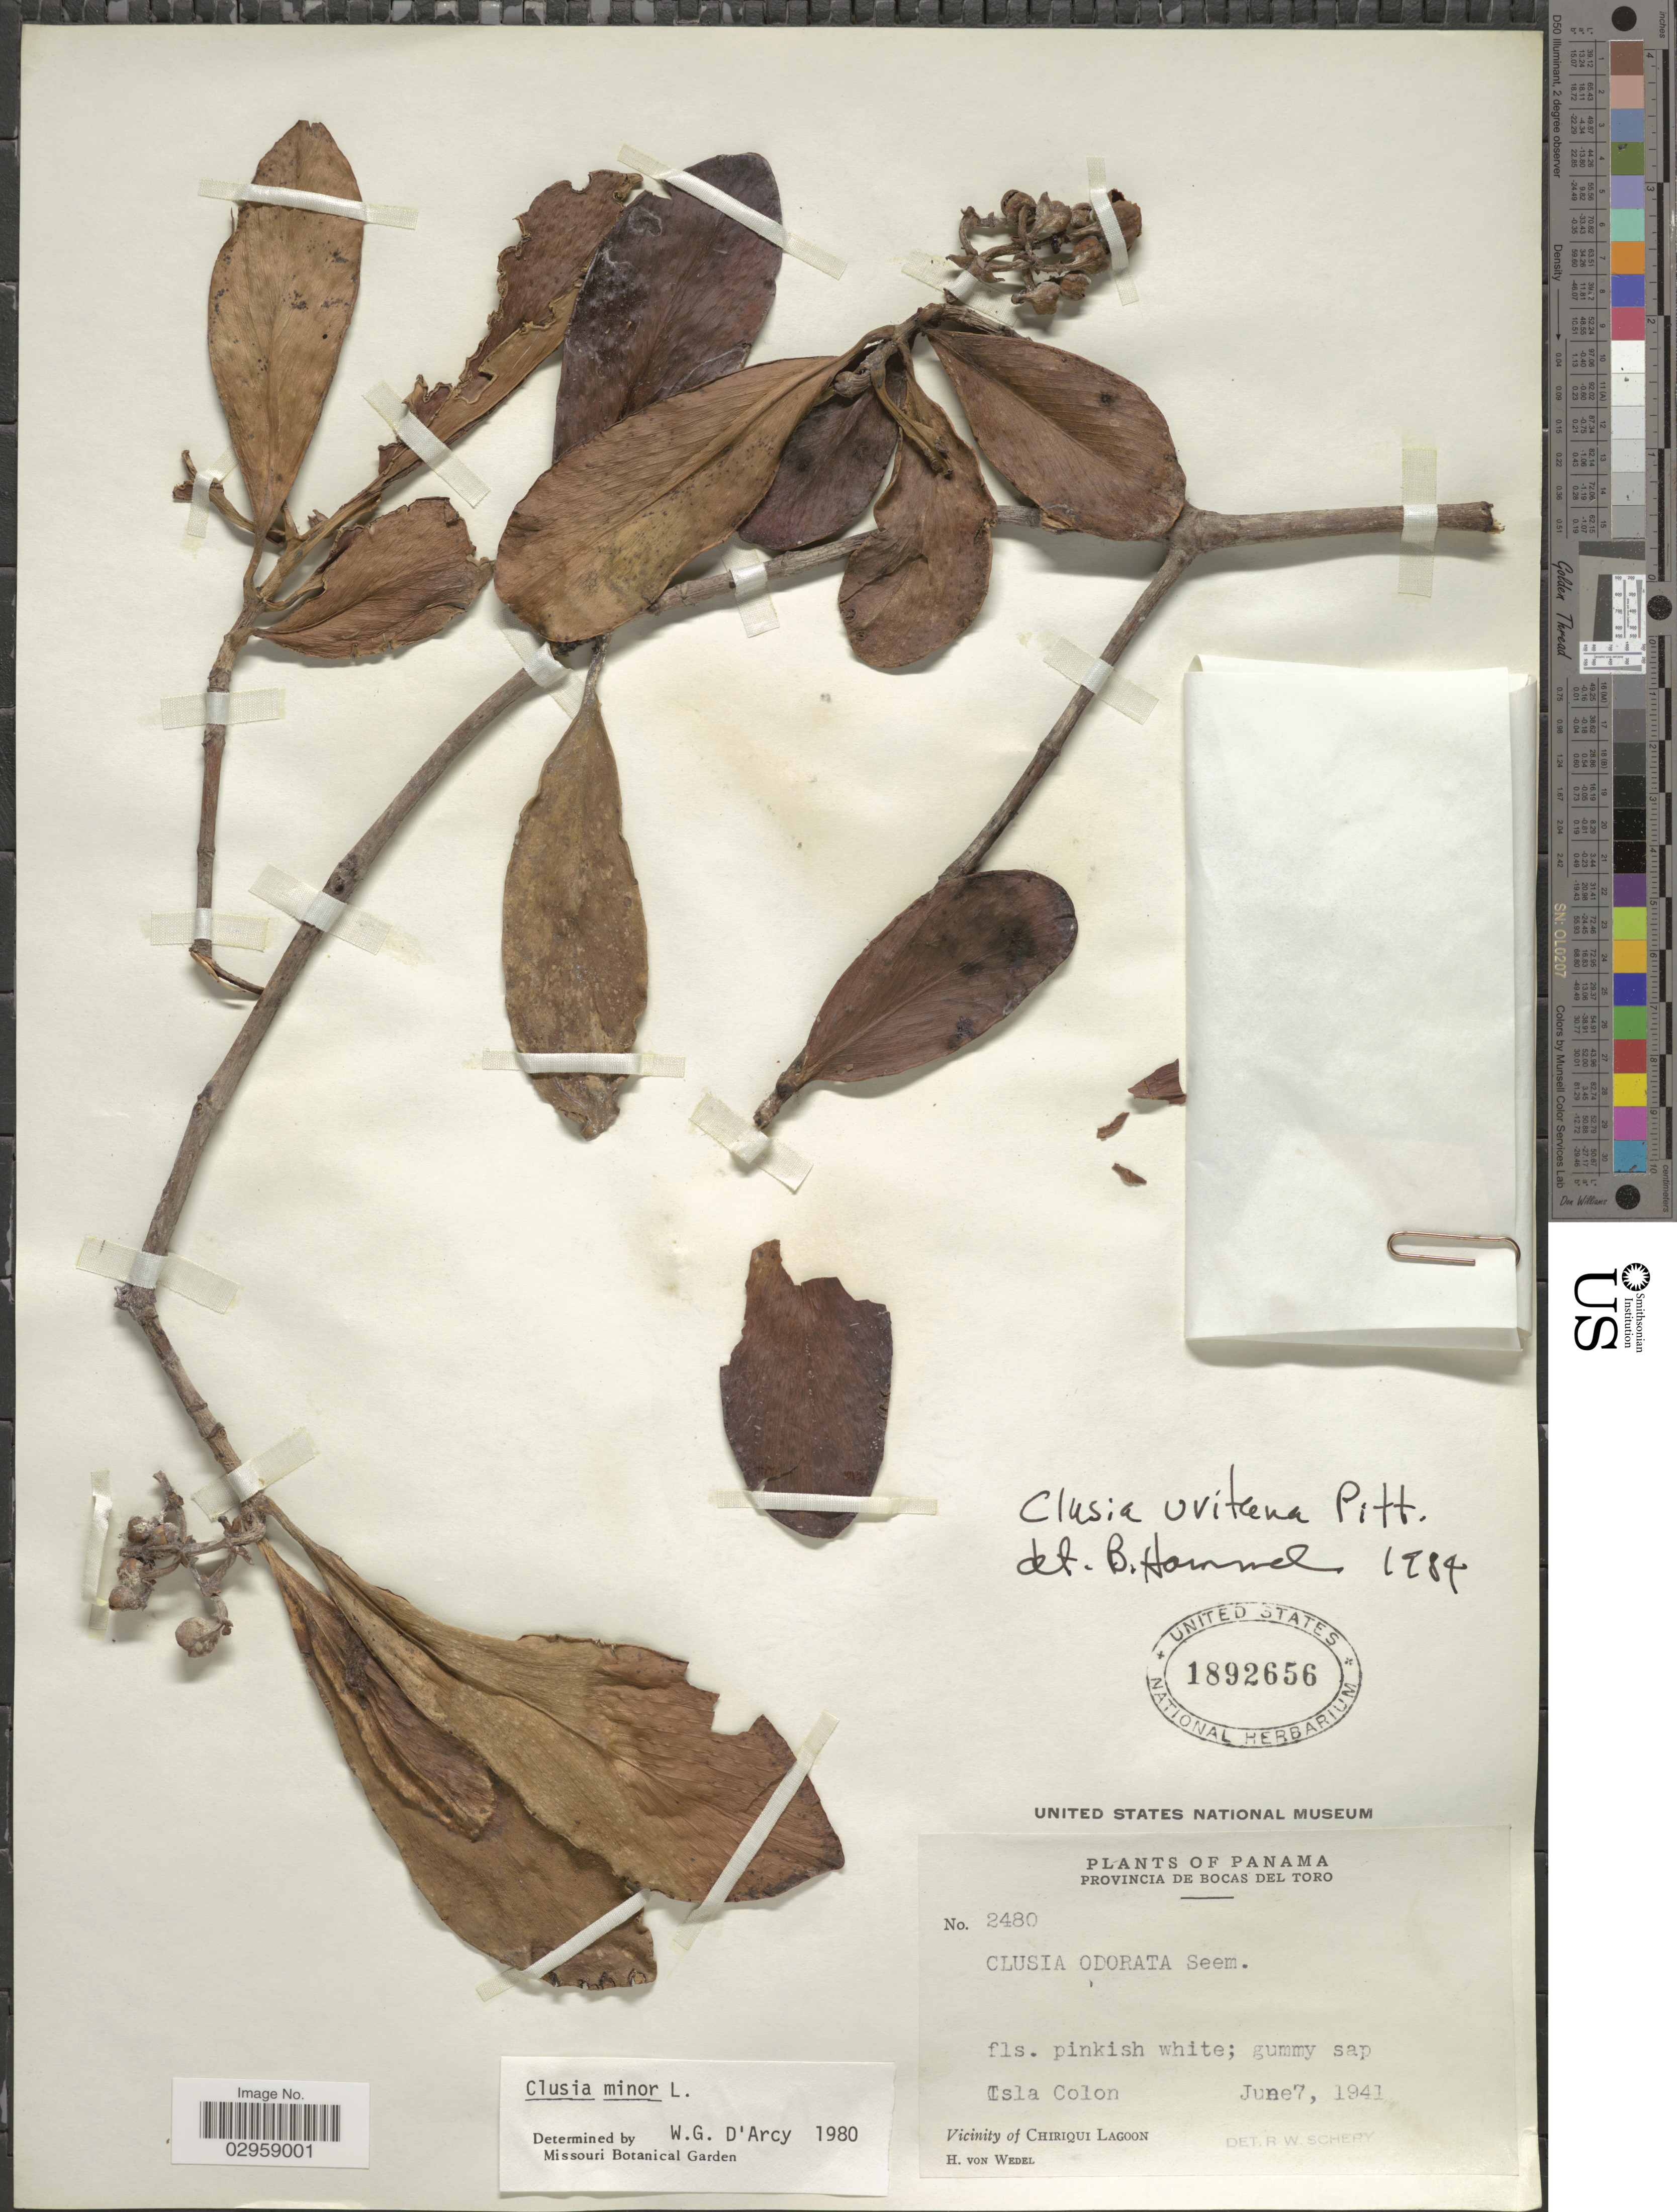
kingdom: Plantae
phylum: Tracheophyta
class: Magnoliopsida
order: Malpighiales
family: Clusiaceae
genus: Clusia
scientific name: Clusia uvitana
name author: Pittier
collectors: H. von Wedel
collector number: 2480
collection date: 1941-06-07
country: Panama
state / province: Bocas del Toro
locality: Isla Colon. Vicinity of Chiriqui Lagoon.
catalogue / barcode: US 1892656